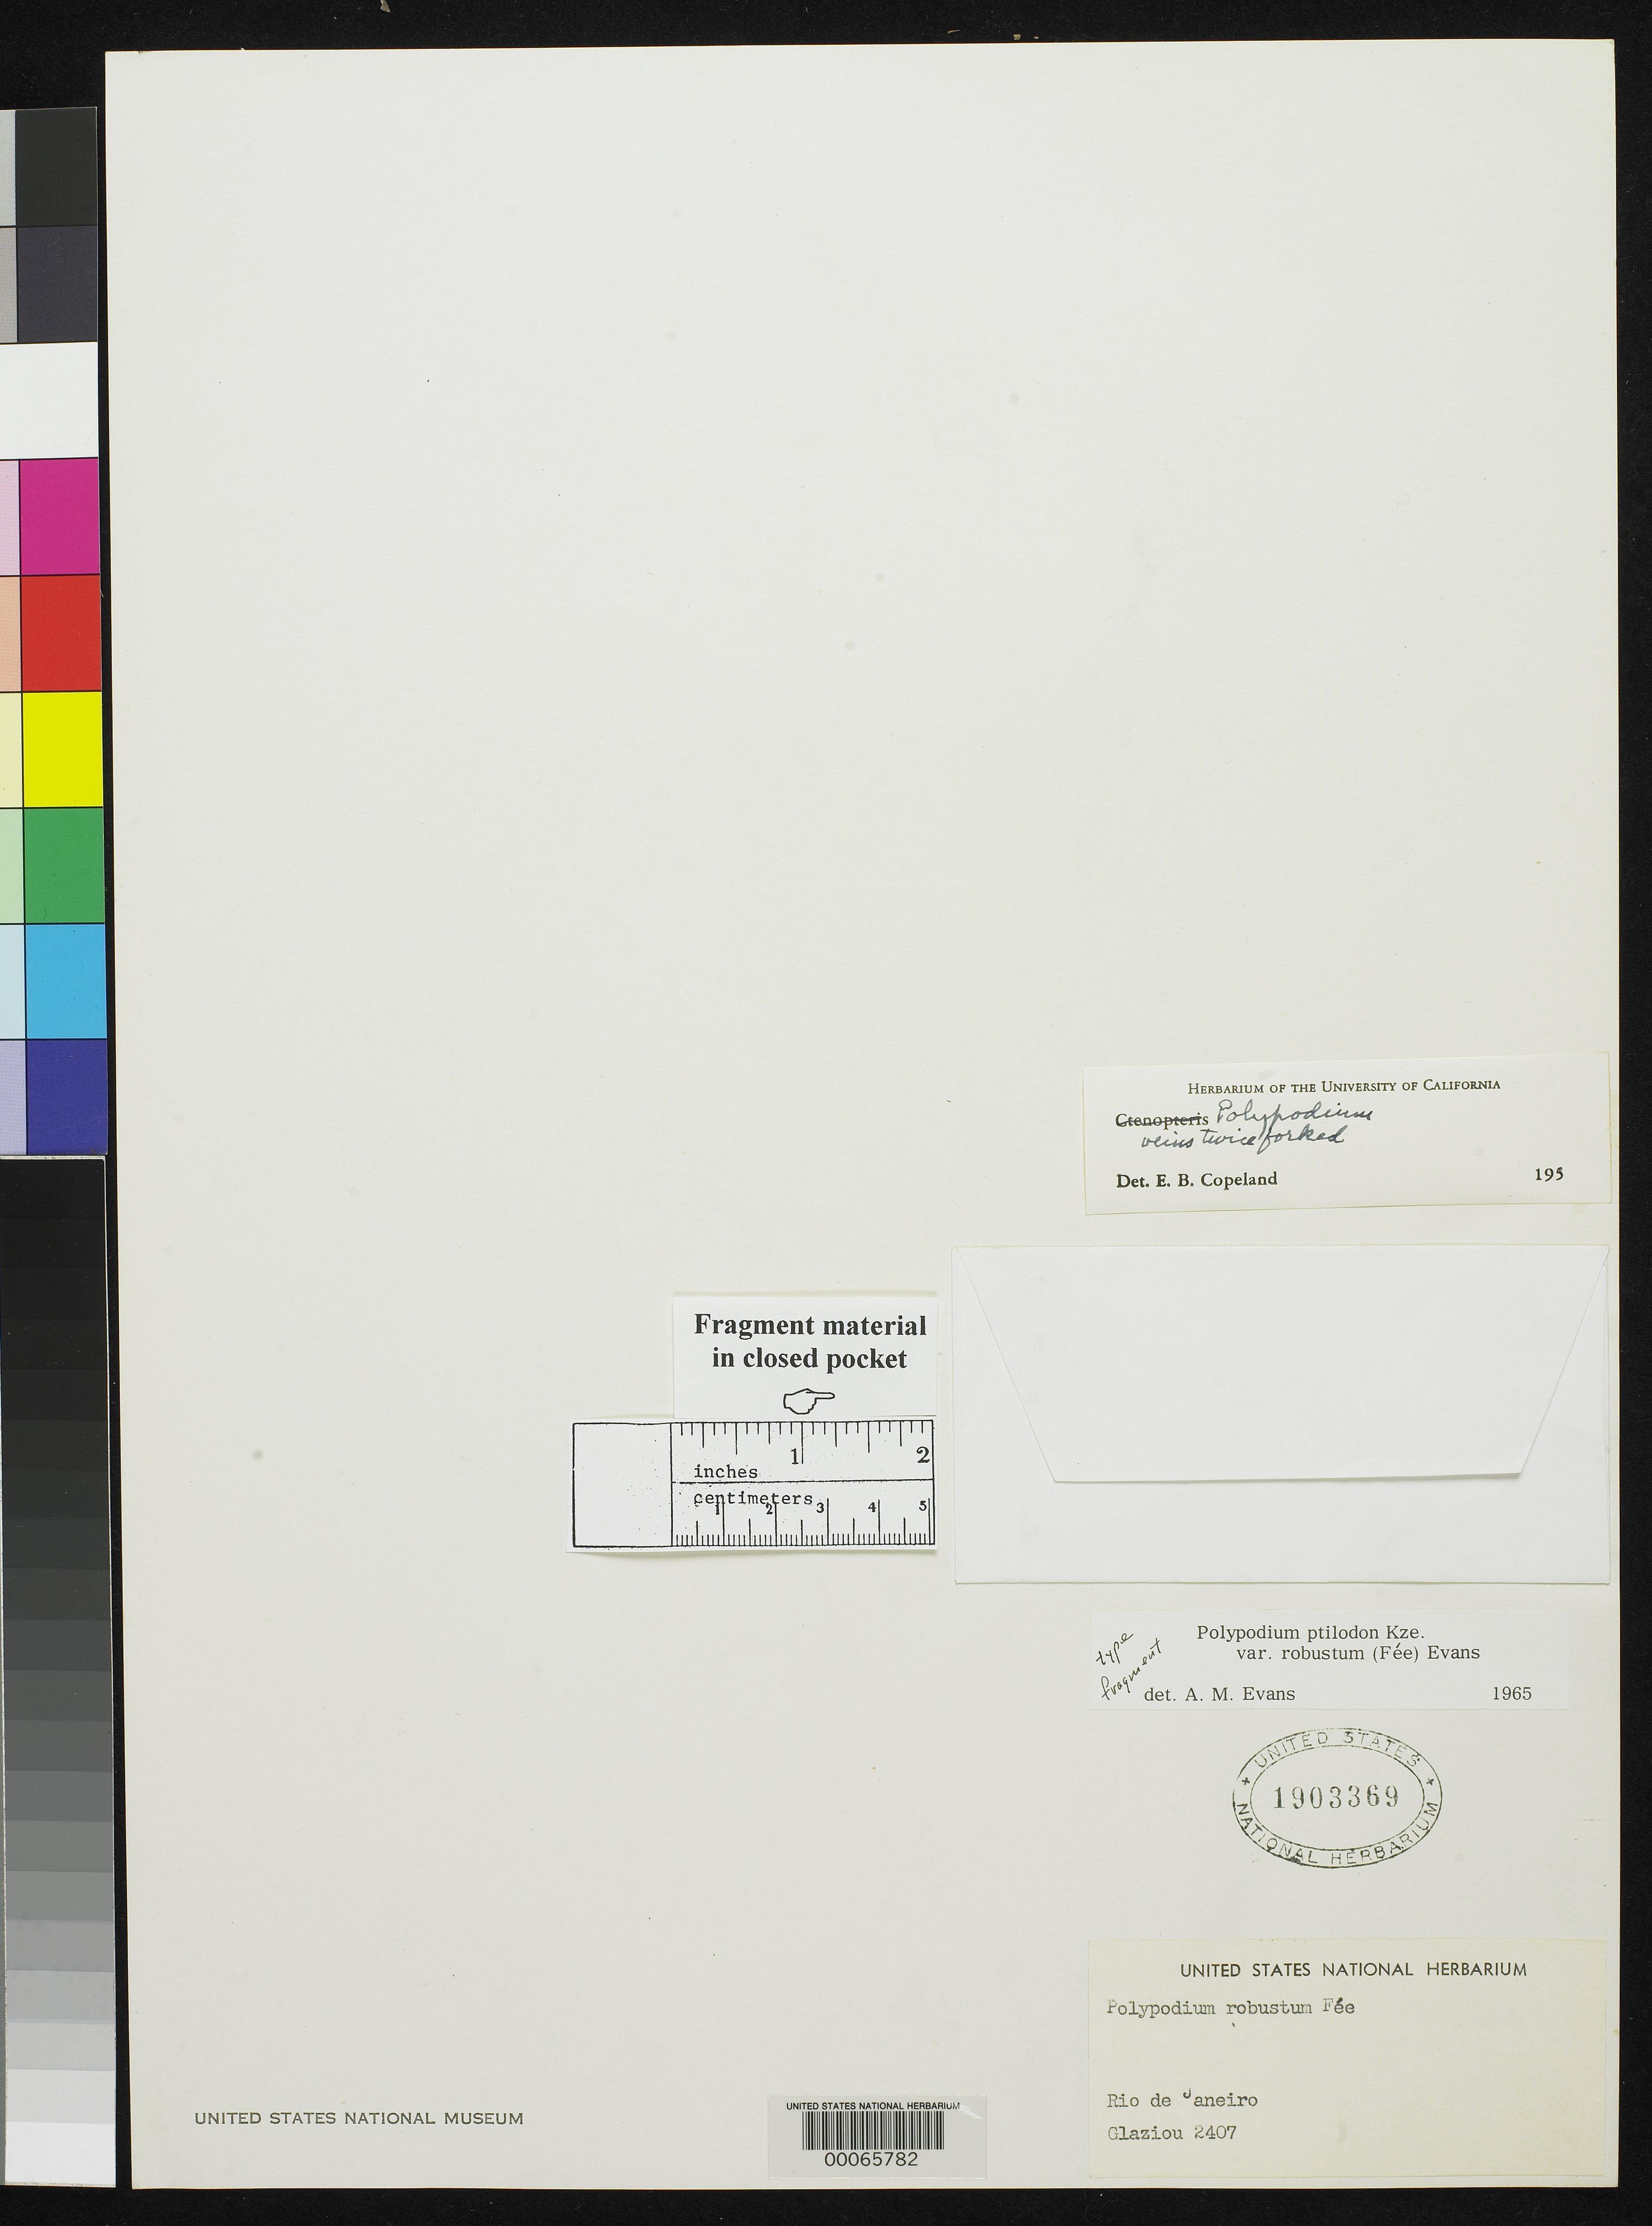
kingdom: Plantae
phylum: Tracheophyta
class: Polypodiopsida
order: Polypodiales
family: Polypodiaceae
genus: Polypodium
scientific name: Polypodium robustum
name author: Fée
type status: Type Collection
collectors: A. F. M. Glaziou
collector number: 2407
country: Brazil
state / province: Rio de Janeiro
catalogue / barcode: US 1903369